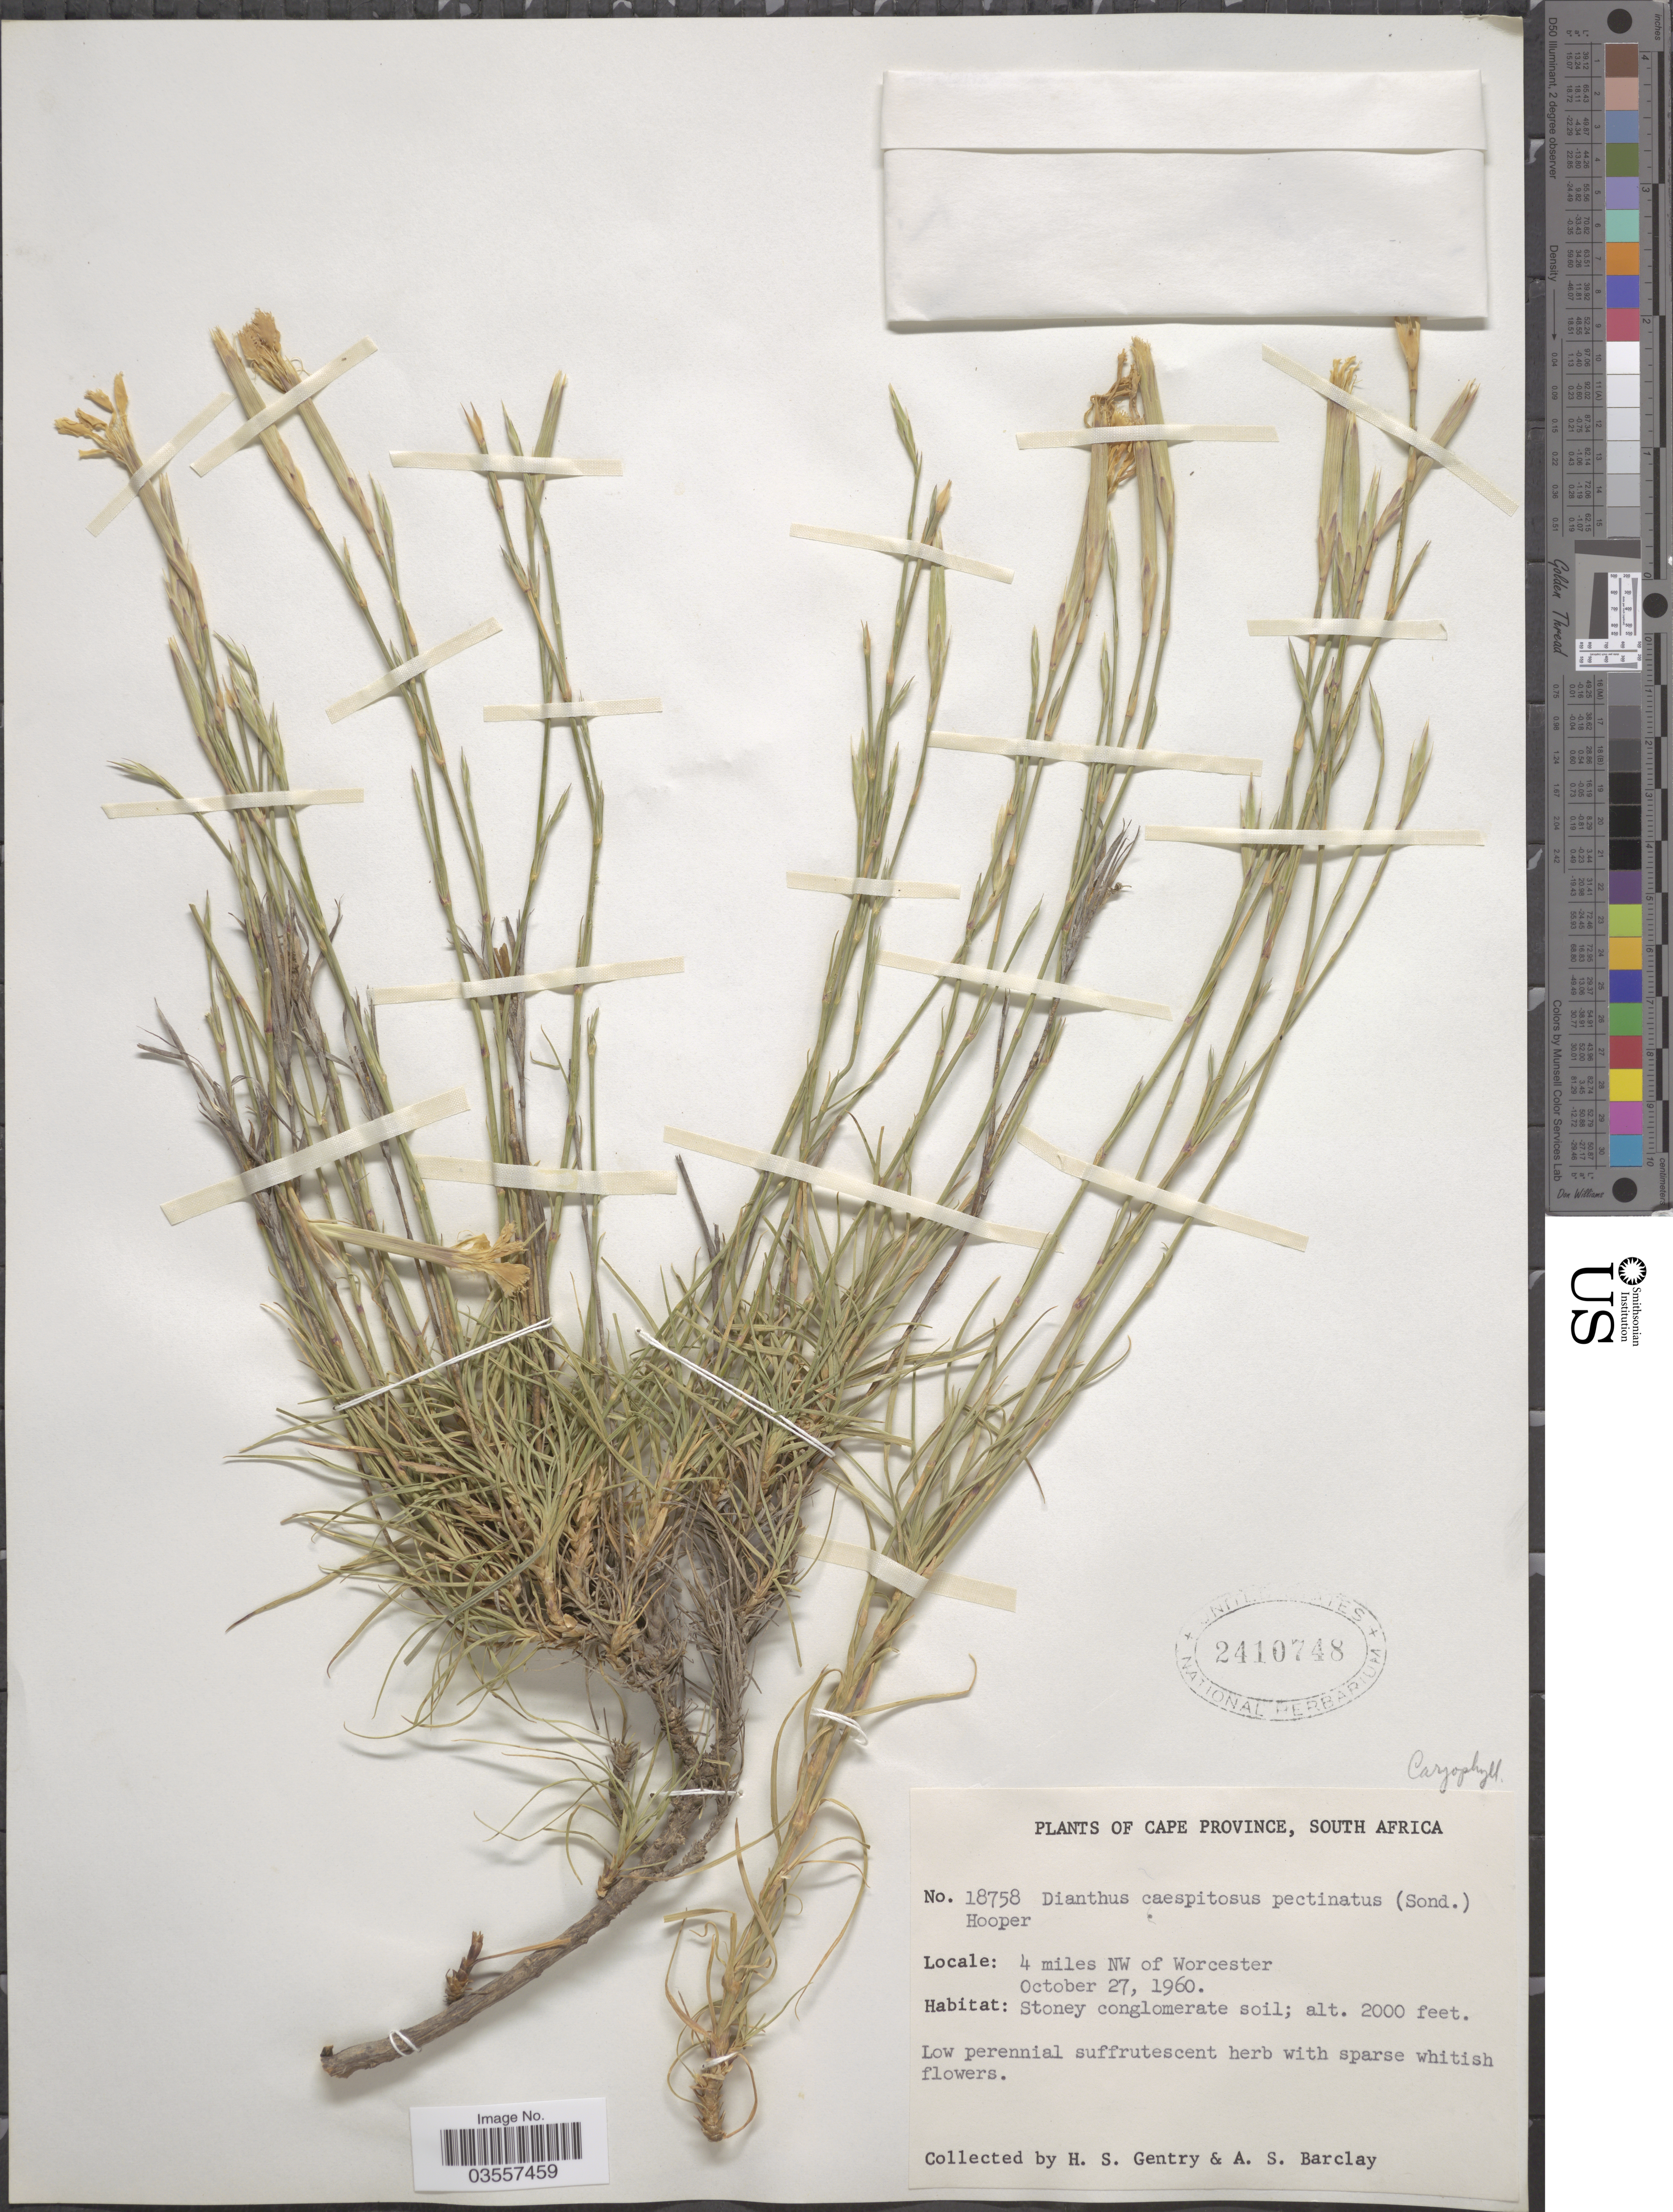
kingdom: Plantae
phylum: Tracheophyta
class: Magnoliopsida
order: Caryophyllales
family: Caryophyllaceae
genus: Dianthus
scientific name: Dianthus caespitosus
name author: Thunb.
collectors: H. S. Gentry & A. S. Barclay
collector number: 18758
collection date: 1960-10-27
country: South Africa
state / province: Western Cape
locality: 4 miles NW of Worcester.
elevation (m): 610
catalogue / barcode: US 2410748